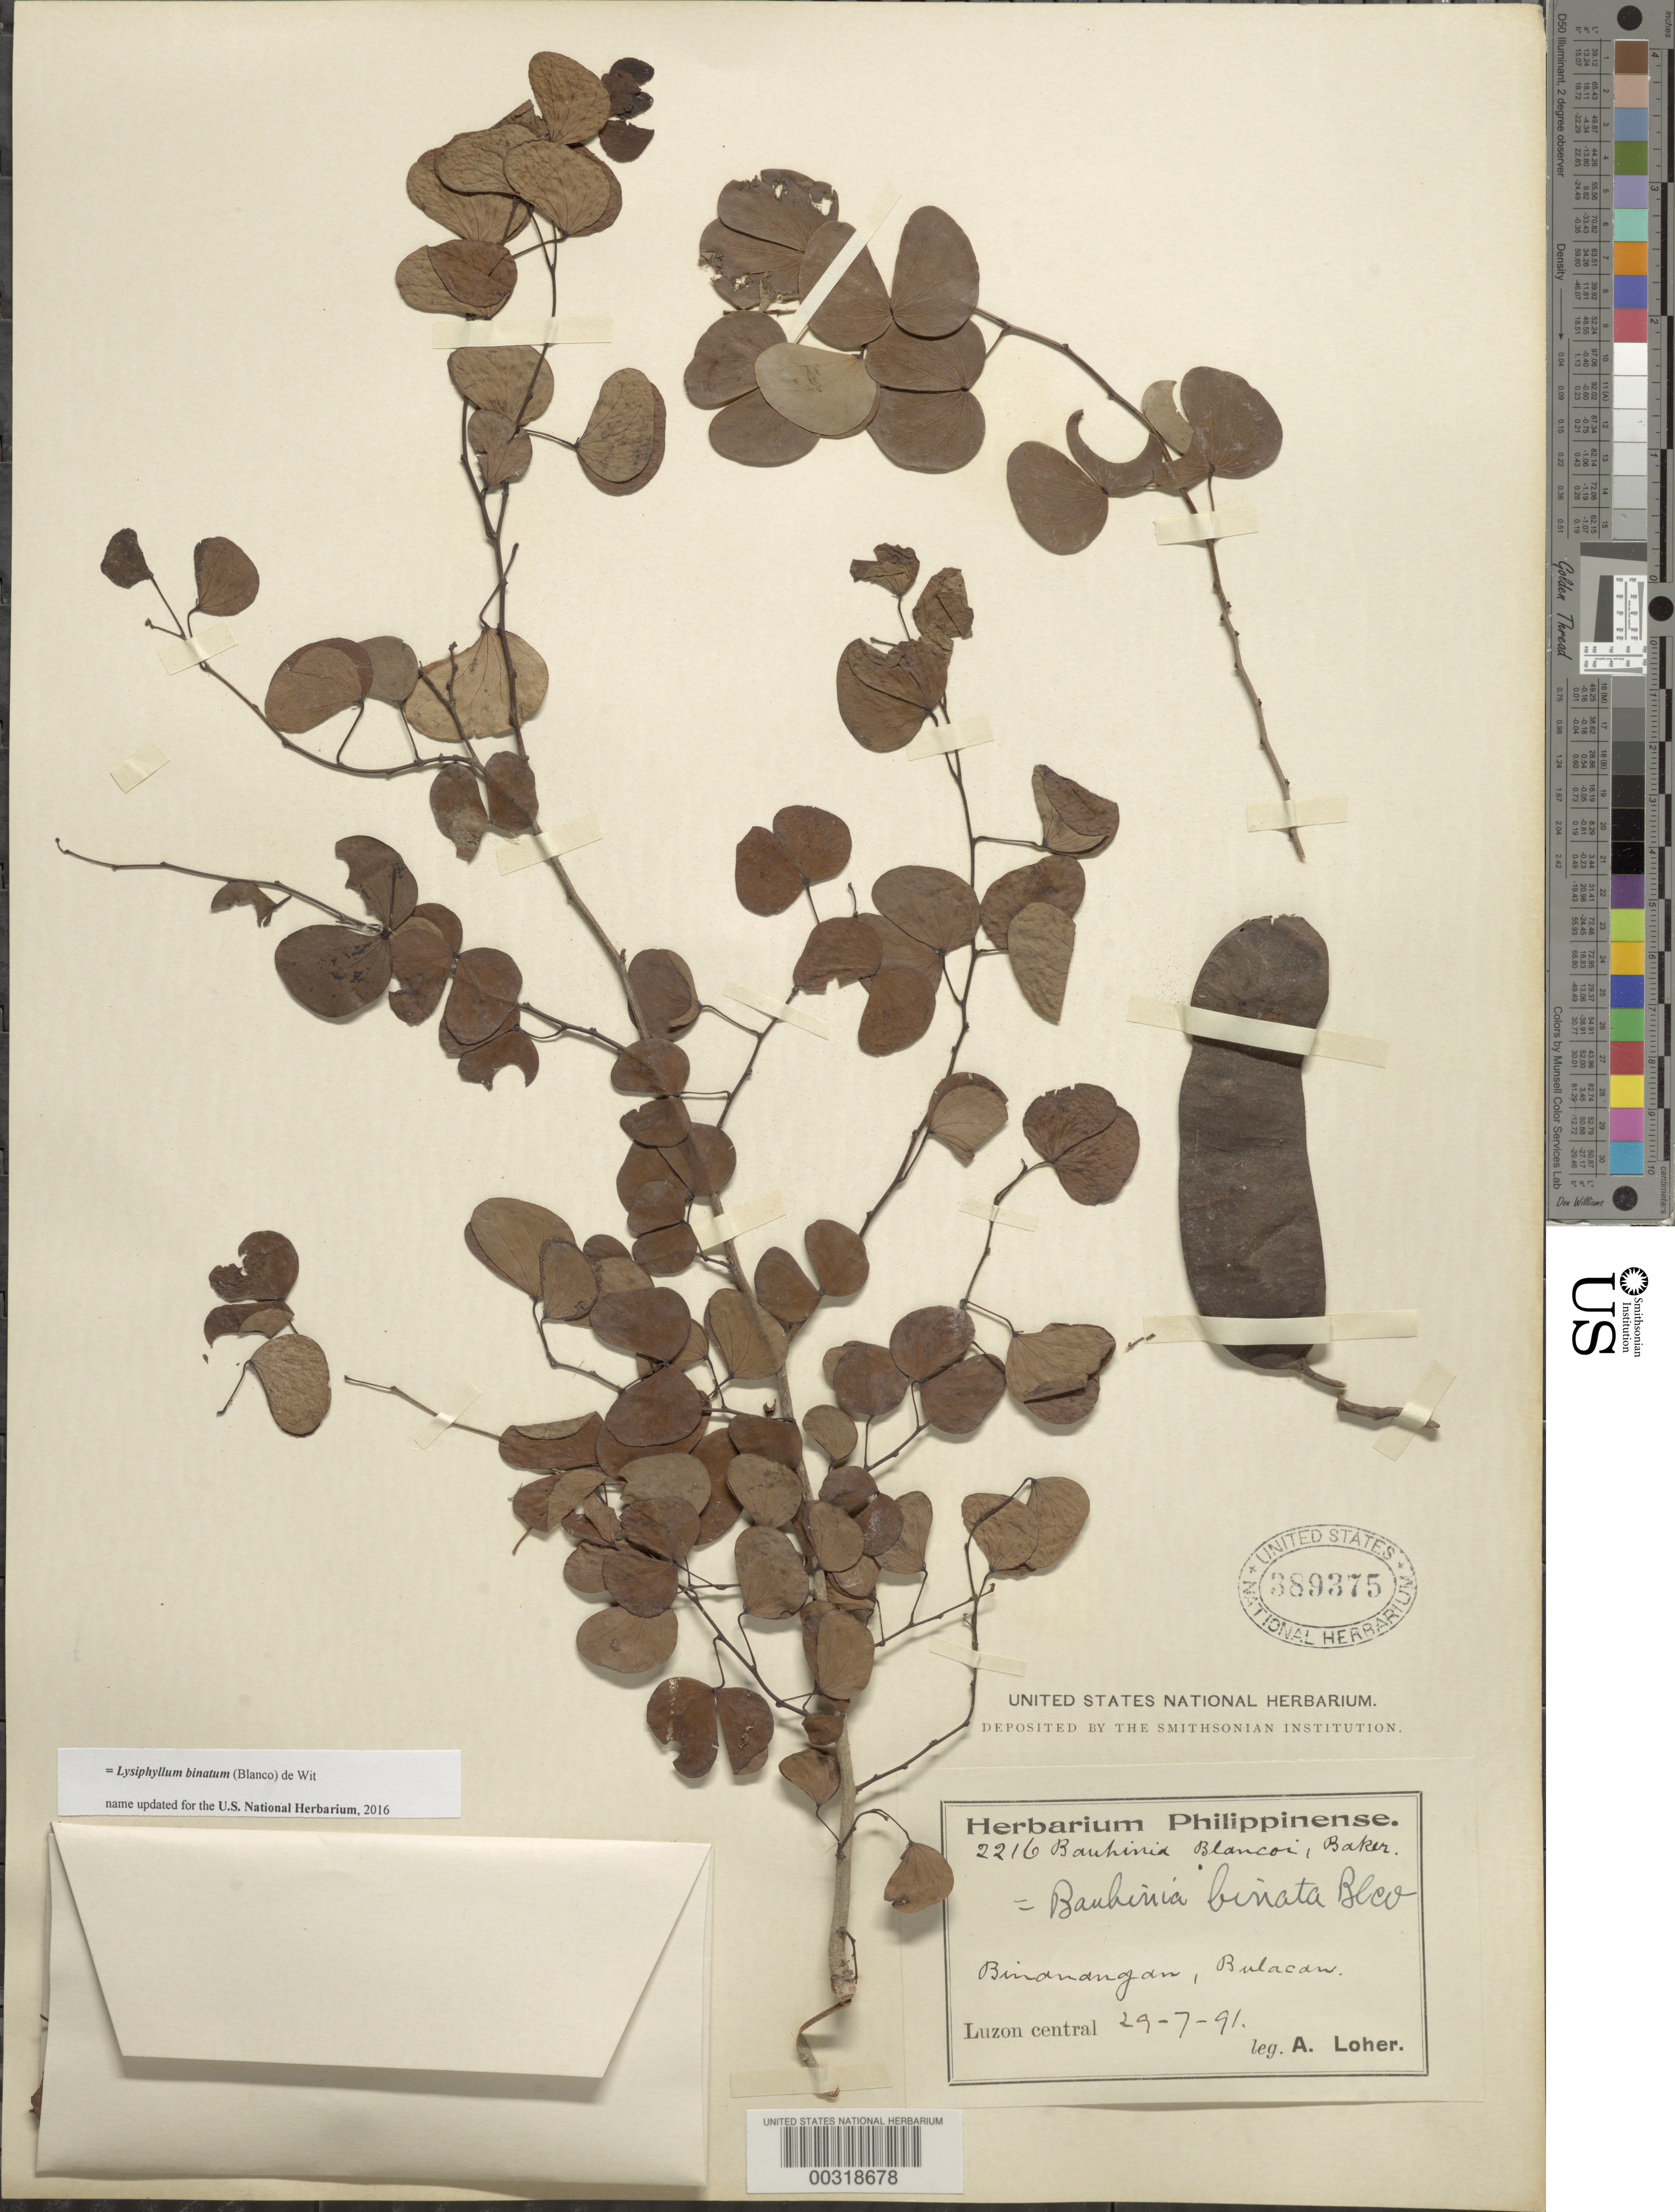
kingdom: Plantae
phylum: Tracheophyta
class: Magnoliopsida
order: Fabales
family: Fabaceae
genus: Tessmannia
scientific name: Tessmannia dewildemaniana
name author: Harms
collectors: A. Loher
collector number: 2216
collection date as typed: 29 Jul 1891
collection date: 1891-07-29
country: Philippines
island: Luzon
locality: Binanangan, bulacan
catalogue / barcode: US 389375